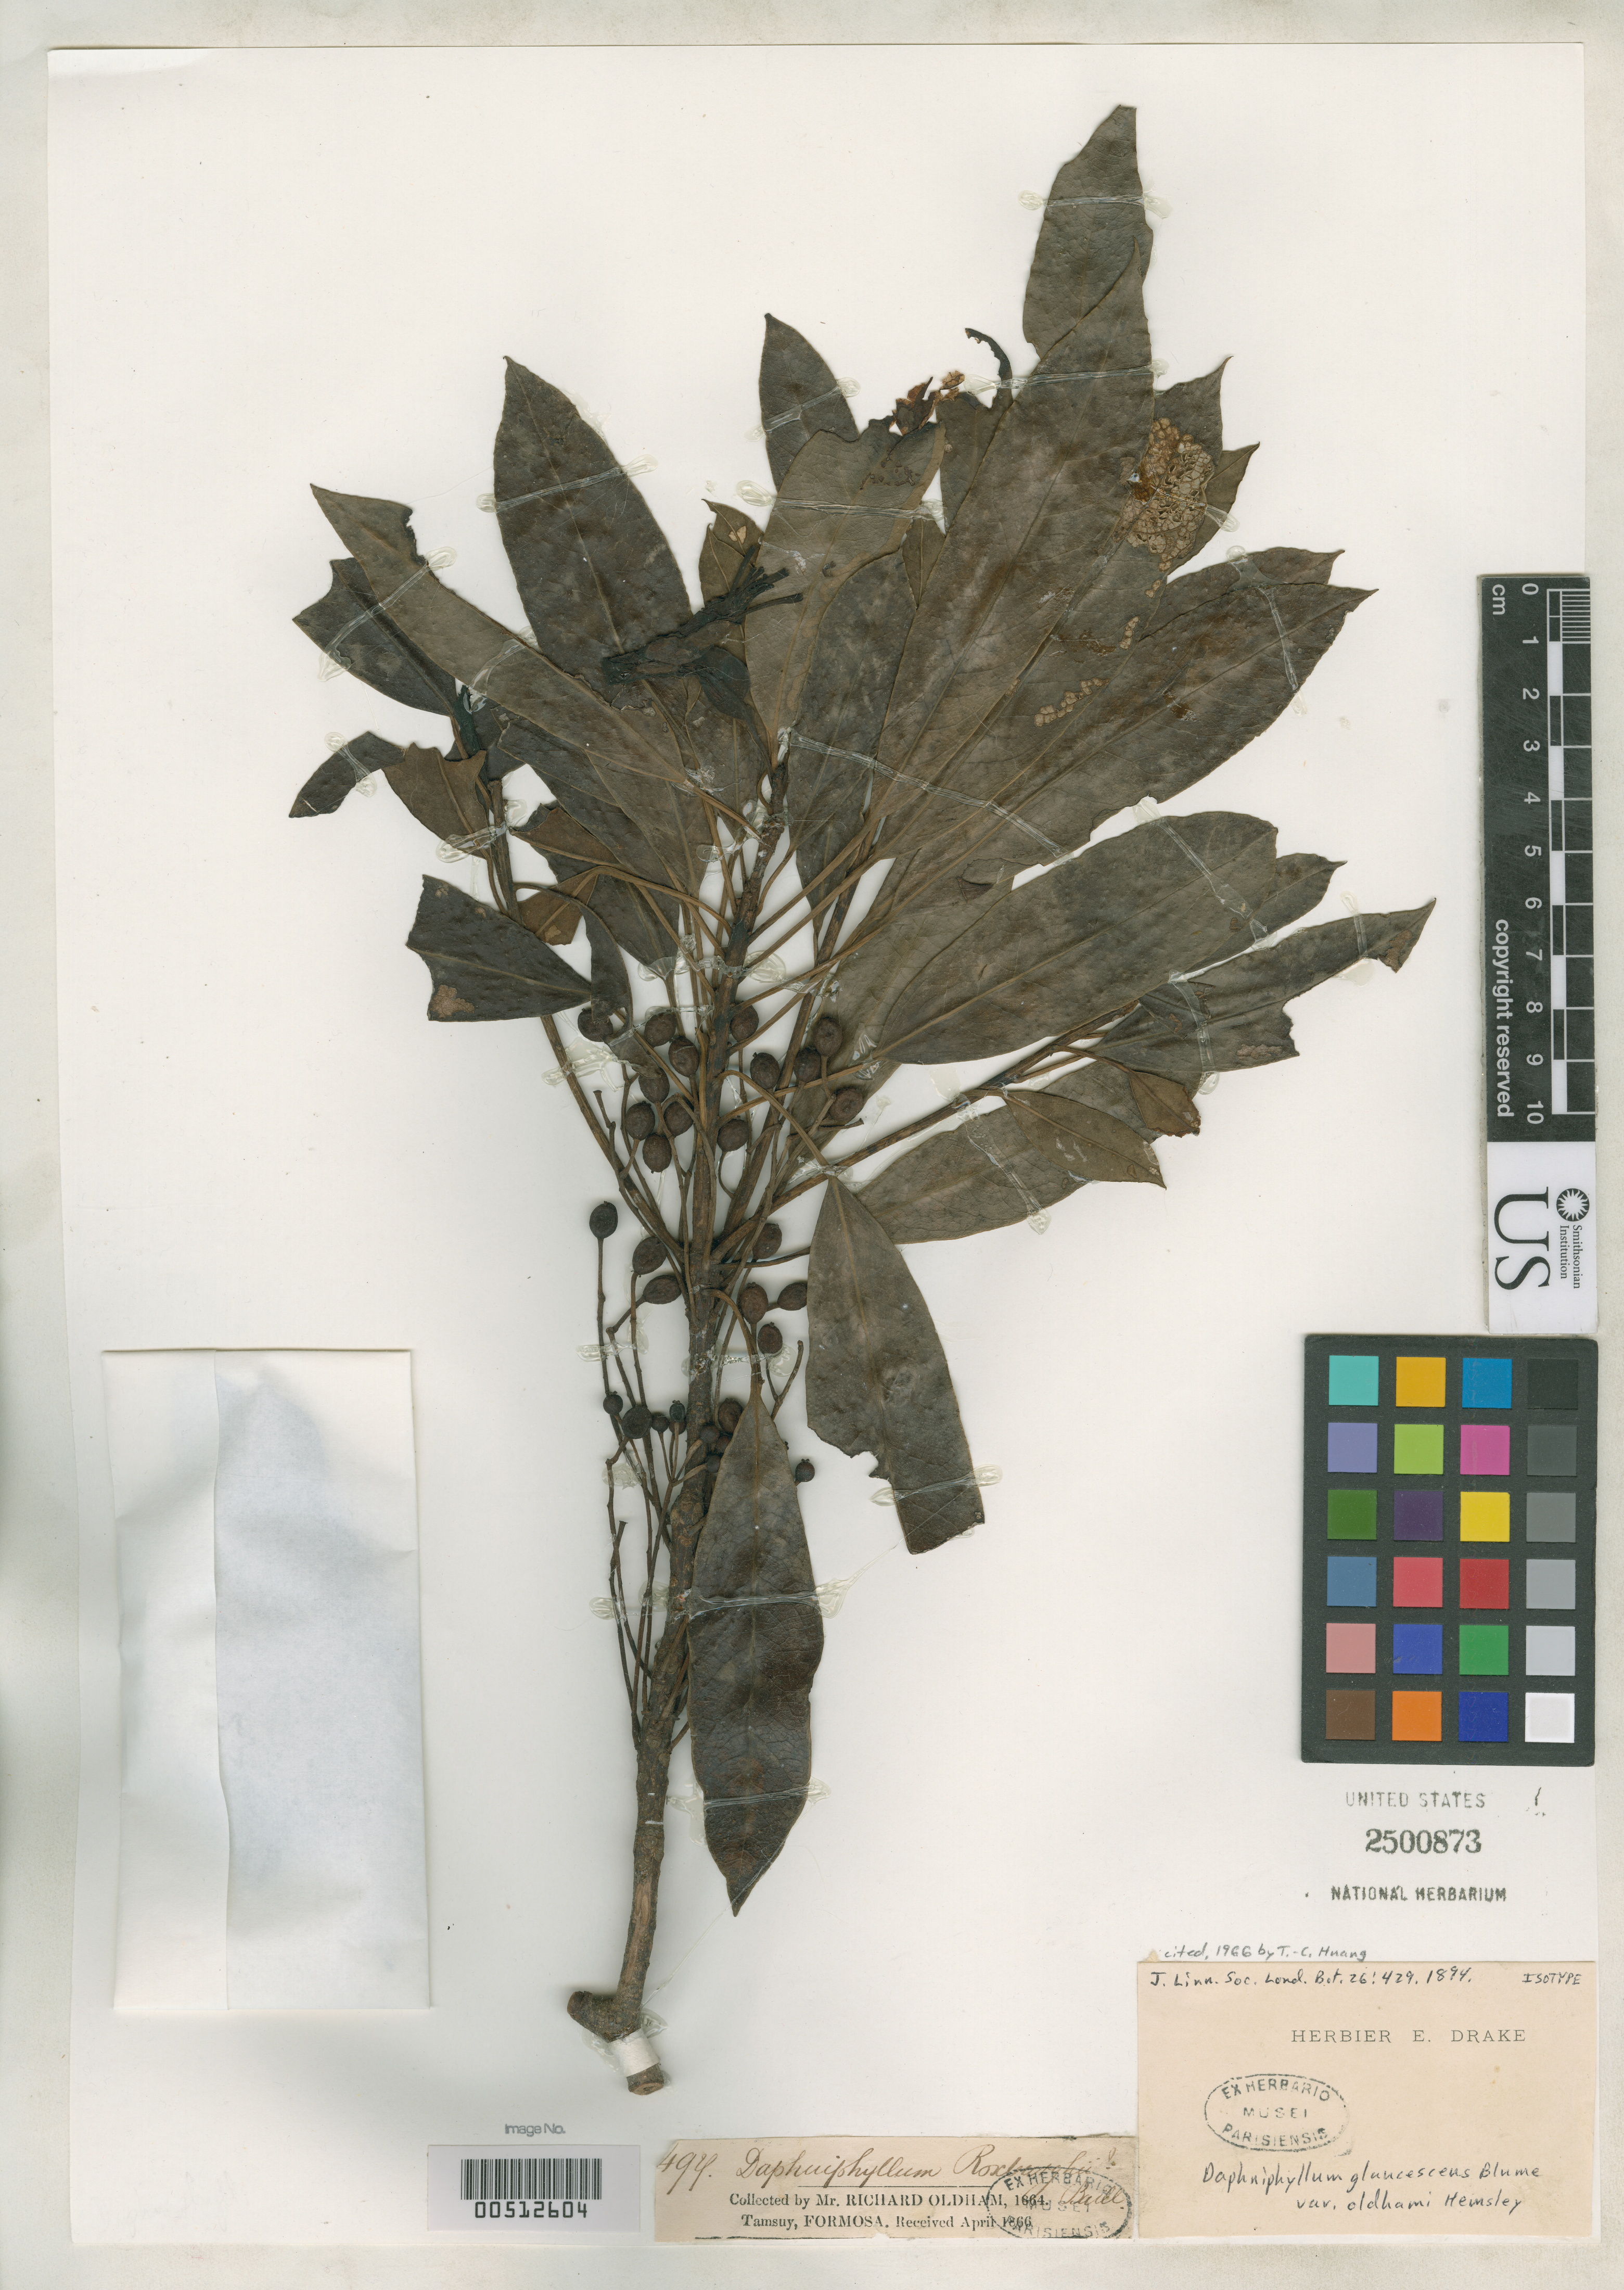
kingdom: Plantae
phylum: Tracheophyta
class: Magnoliopsida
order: Saxifragales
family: Daphniphyllaceae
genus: Daphniphyllum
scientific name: Daphniphyllum glaucescens var. oldhami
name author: Hemsl.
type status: Isotype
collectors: R. Oldham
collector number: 494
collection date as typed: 1864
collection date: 1864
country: Taiwan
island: Taiwan [Formosa]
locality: Tamsuy.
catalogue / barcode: US 2500873